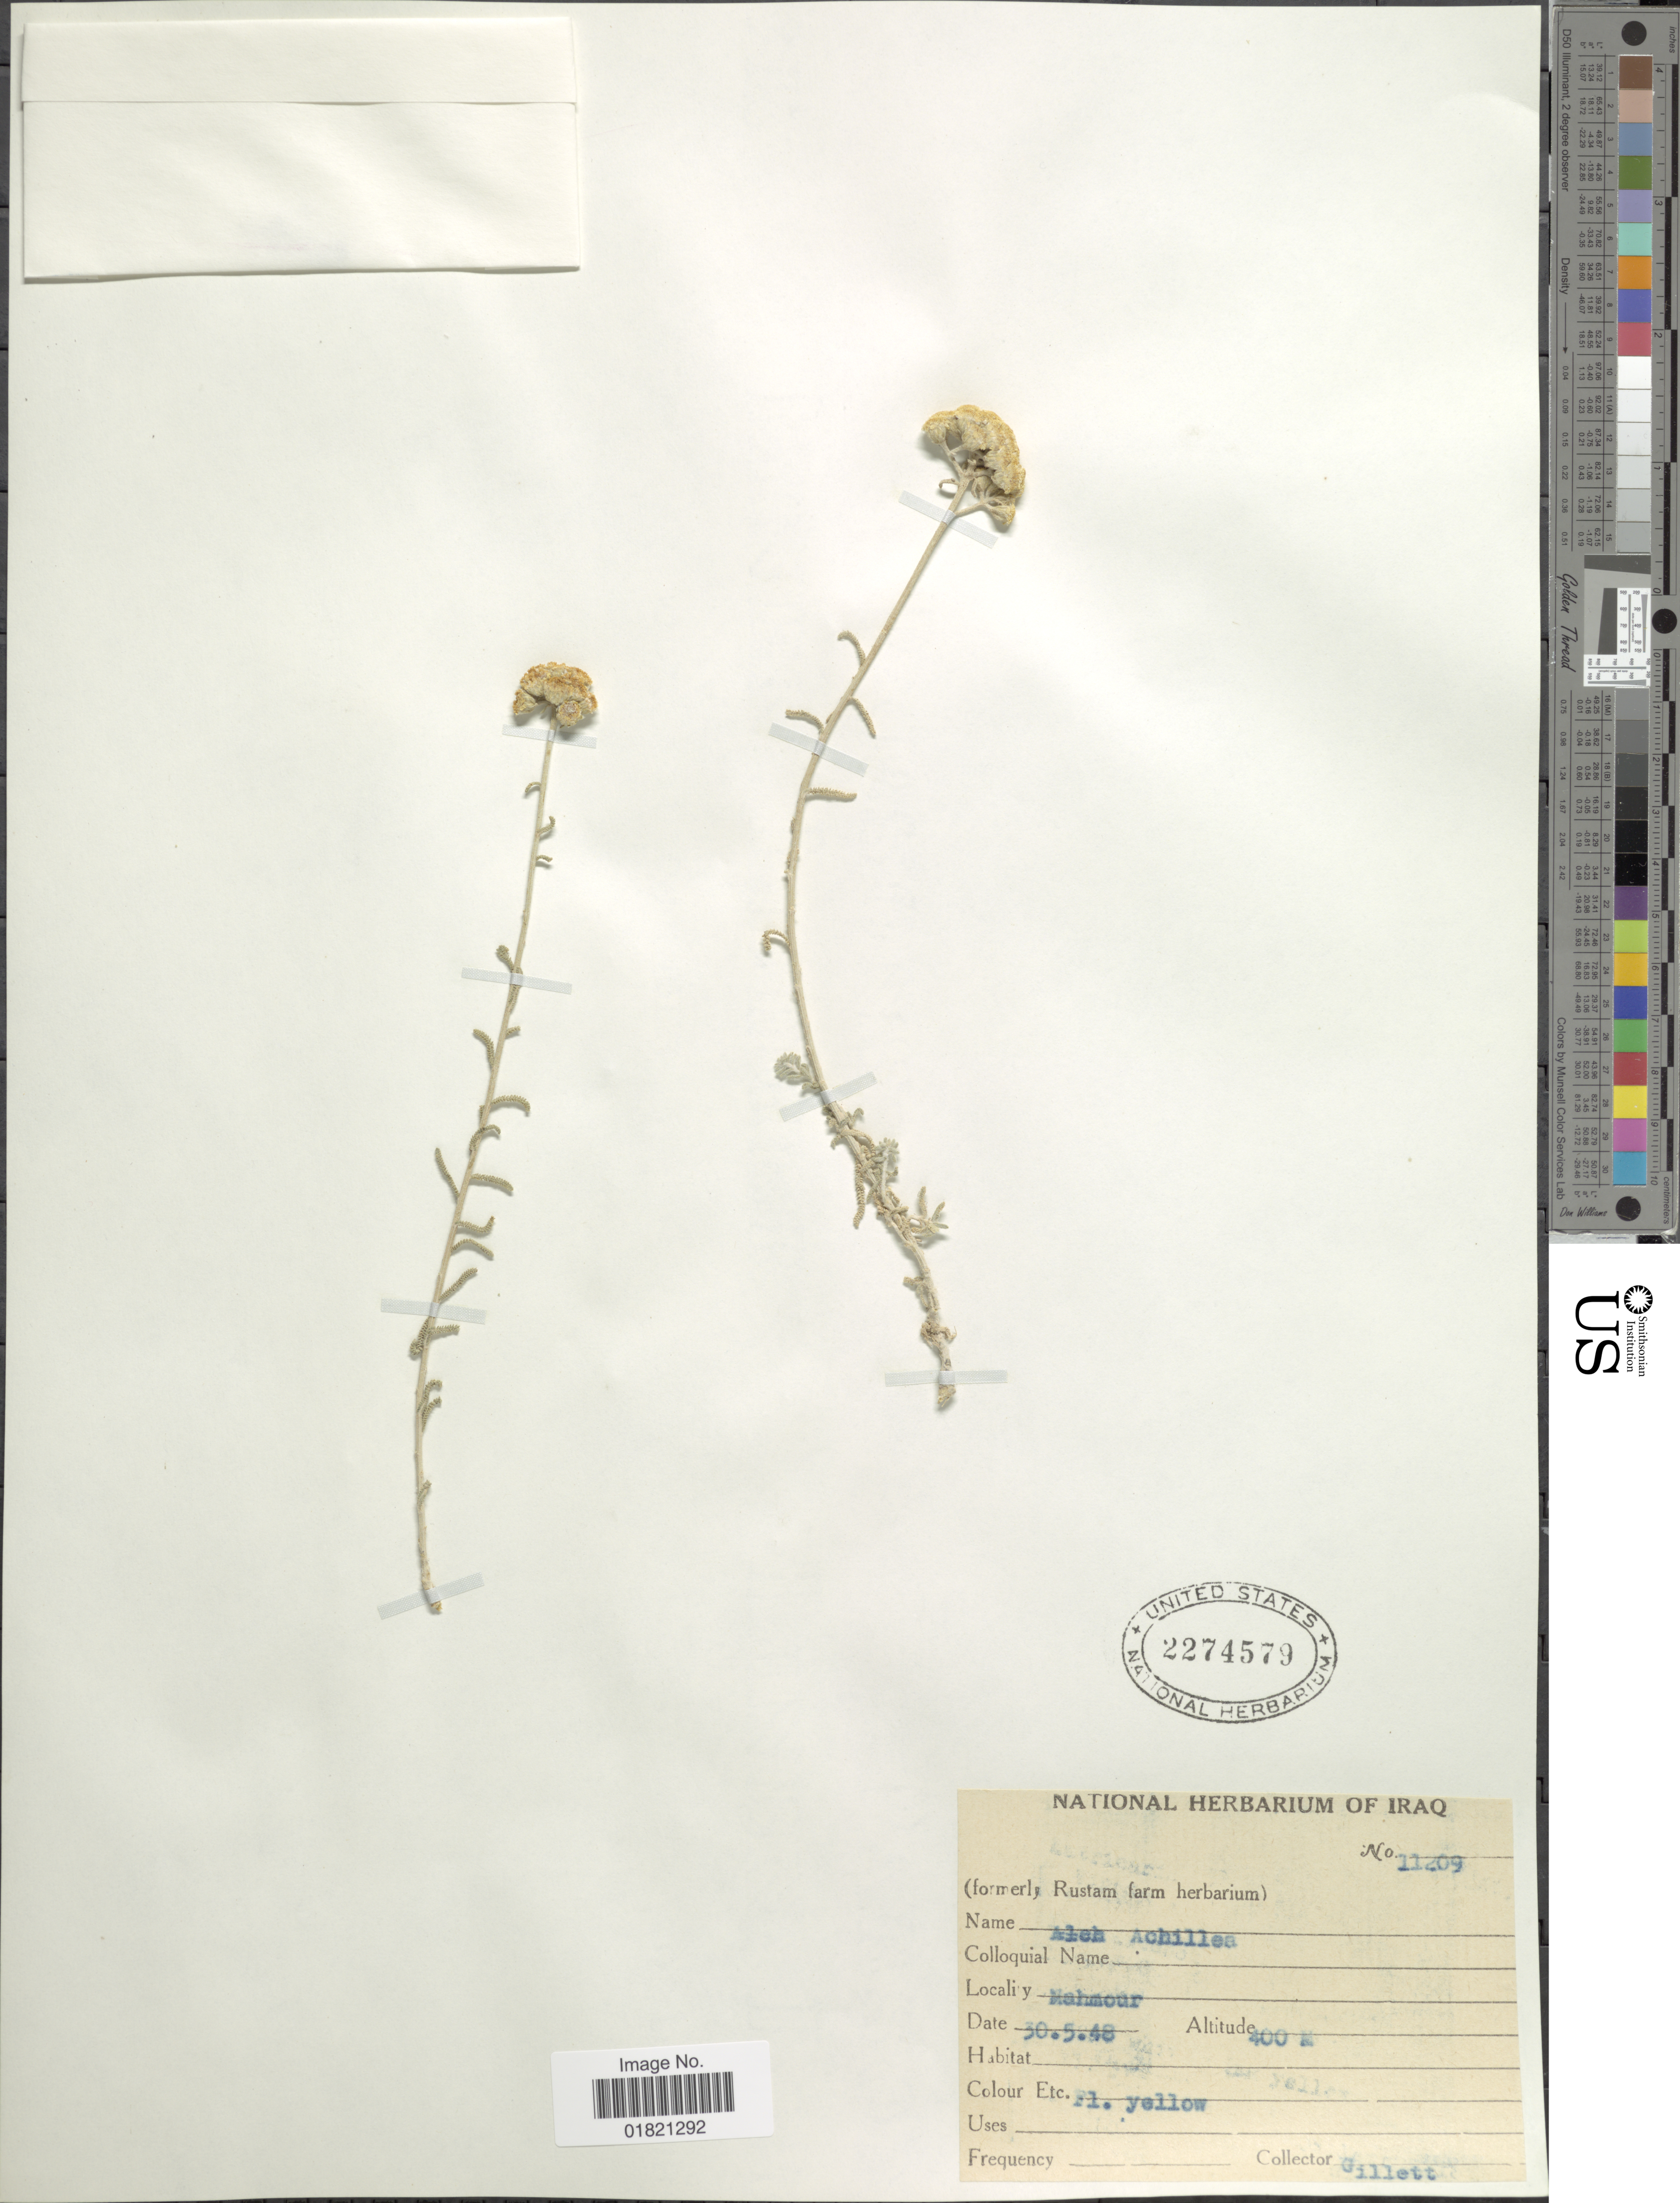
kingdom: Plantae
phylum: Tracheophyta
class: Magnoliopsida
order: Asterales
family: Asteraceae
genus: Achillea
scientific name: Achillea sp.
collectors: Gillett, --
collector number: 11209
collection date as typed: Transcribed d/m/y: 30/5/48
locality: Mahmour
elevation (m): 400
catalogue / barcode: US 2274579